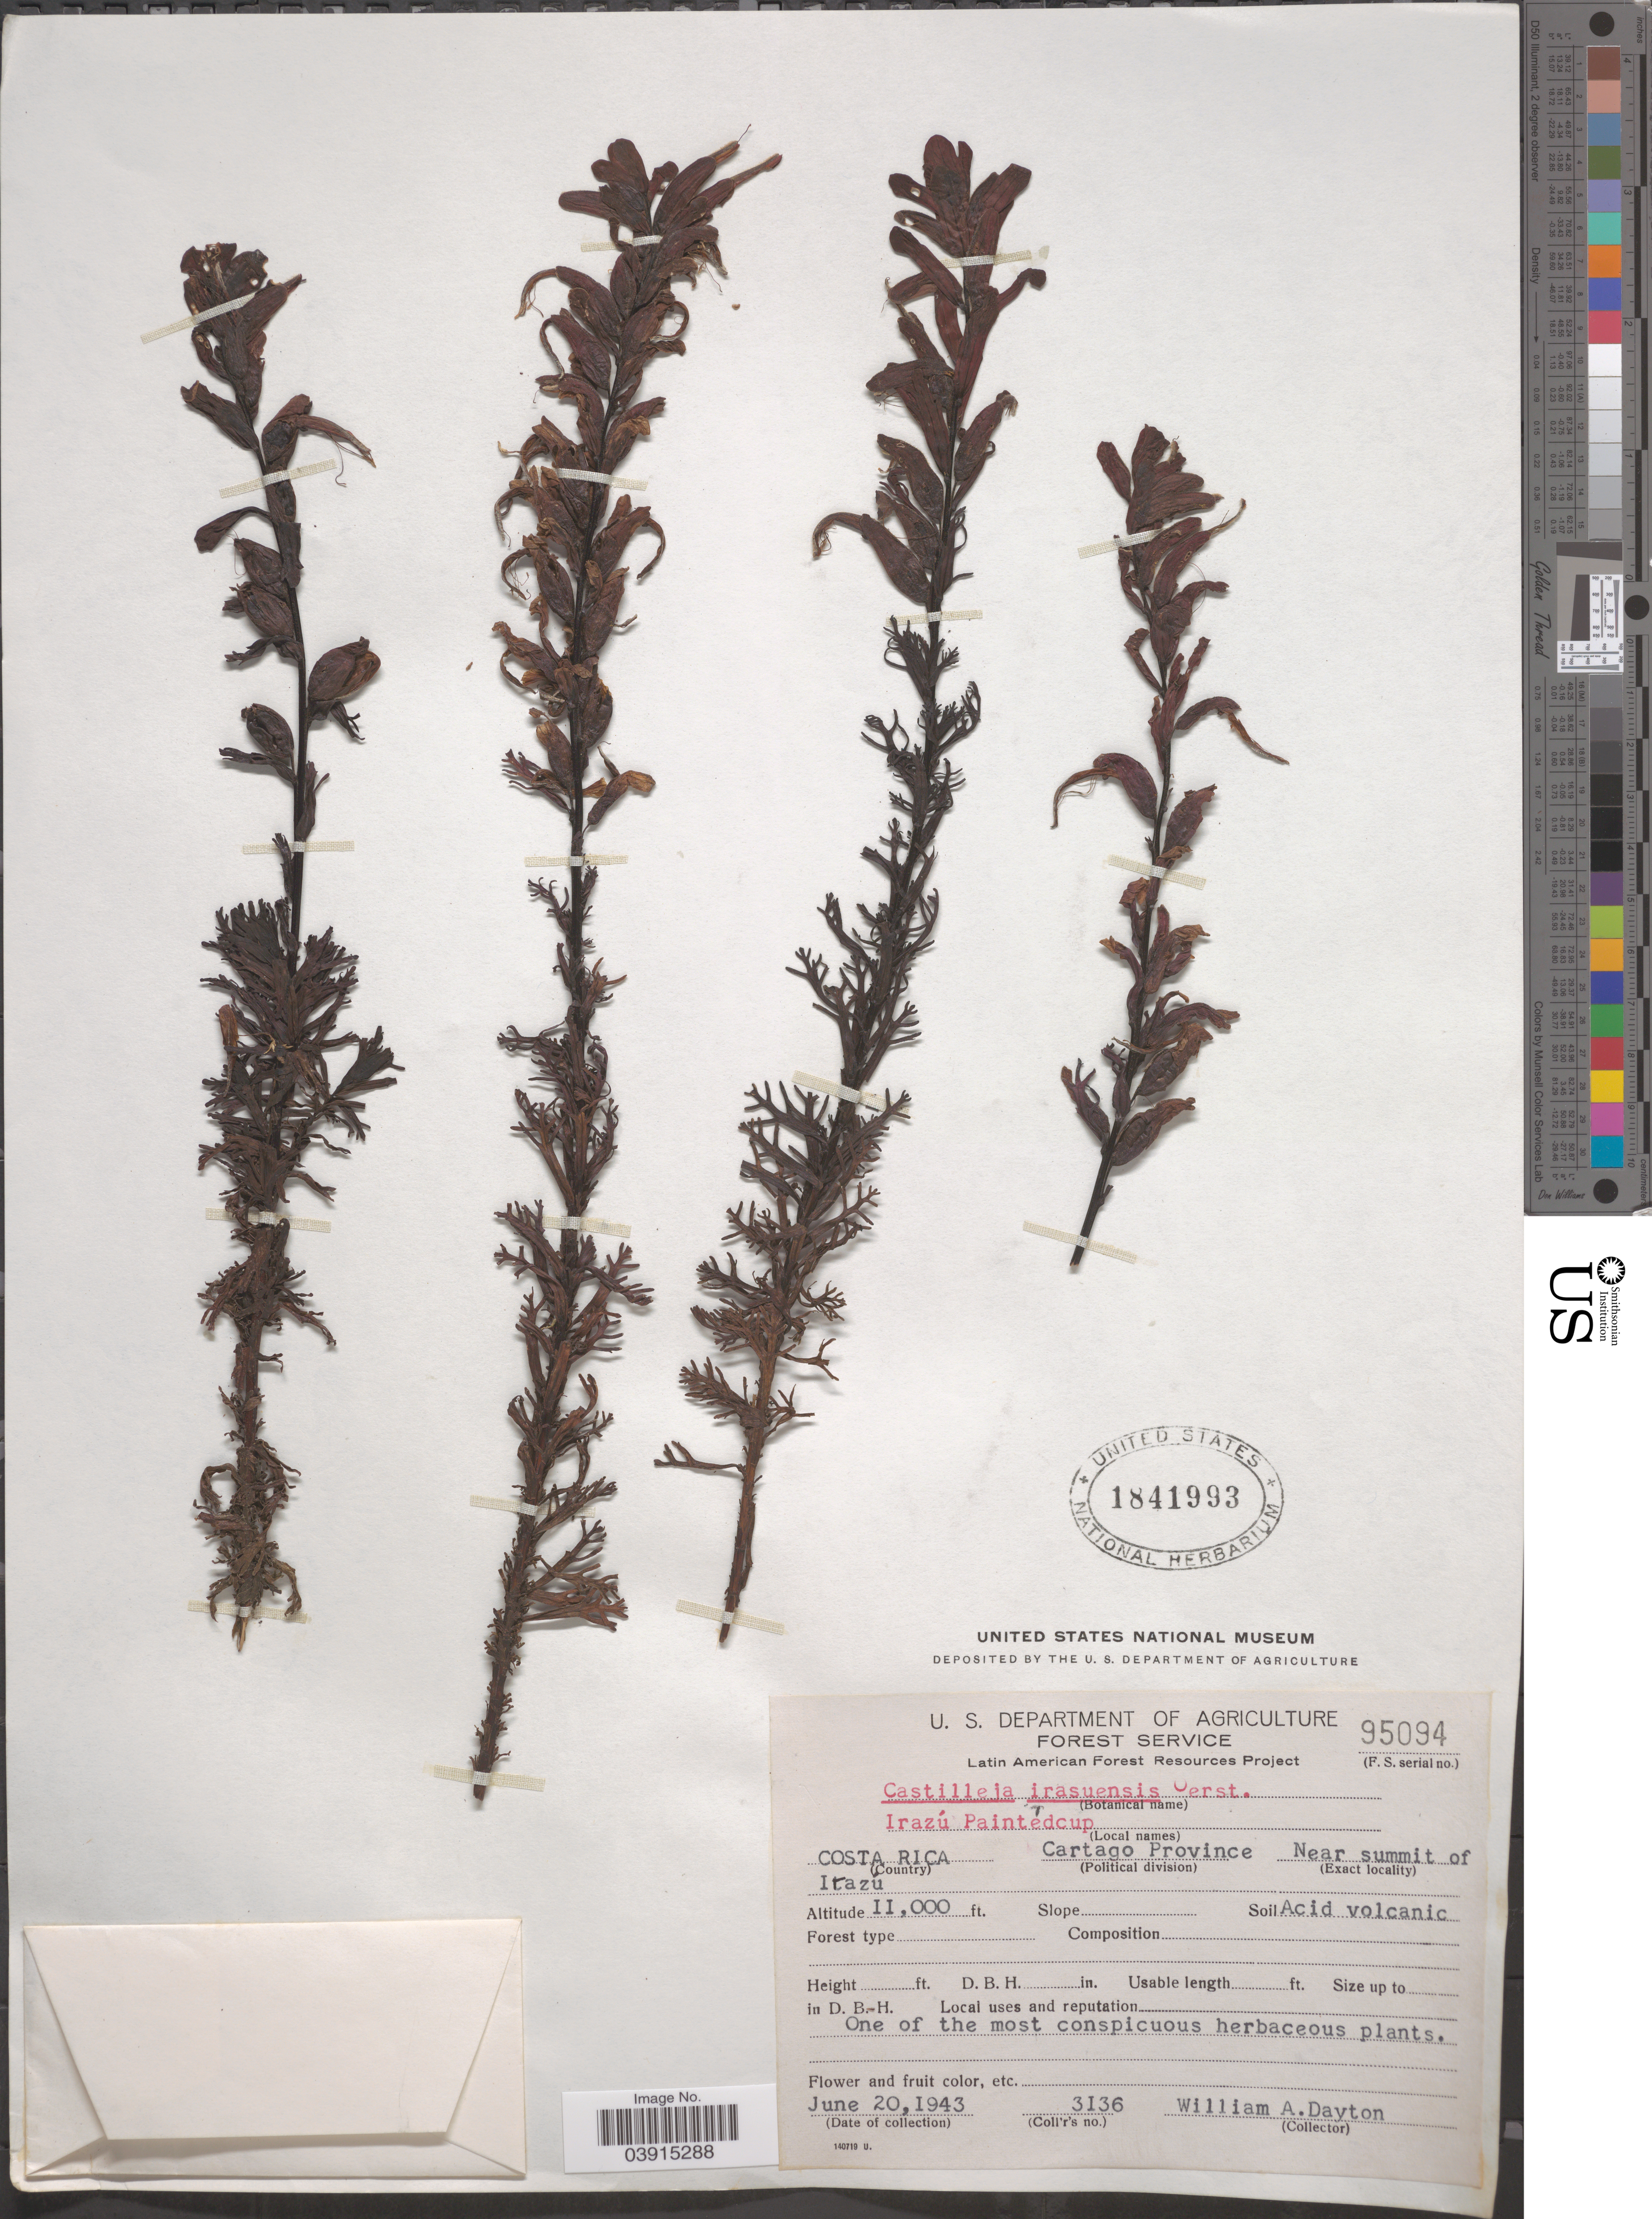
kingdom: Plantae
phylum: Tracheophyta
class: Magnoliopsida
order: Lamiales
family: Orobanchaceae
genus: Castilleja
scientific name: Castilleja irazuensis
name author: Oerst.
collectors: W. Dayton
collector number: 3136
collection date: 1943-06-20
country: Costa Rica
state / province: Cartago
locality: Near summit of Irazú.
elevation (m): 3353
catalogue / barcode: US 1841993